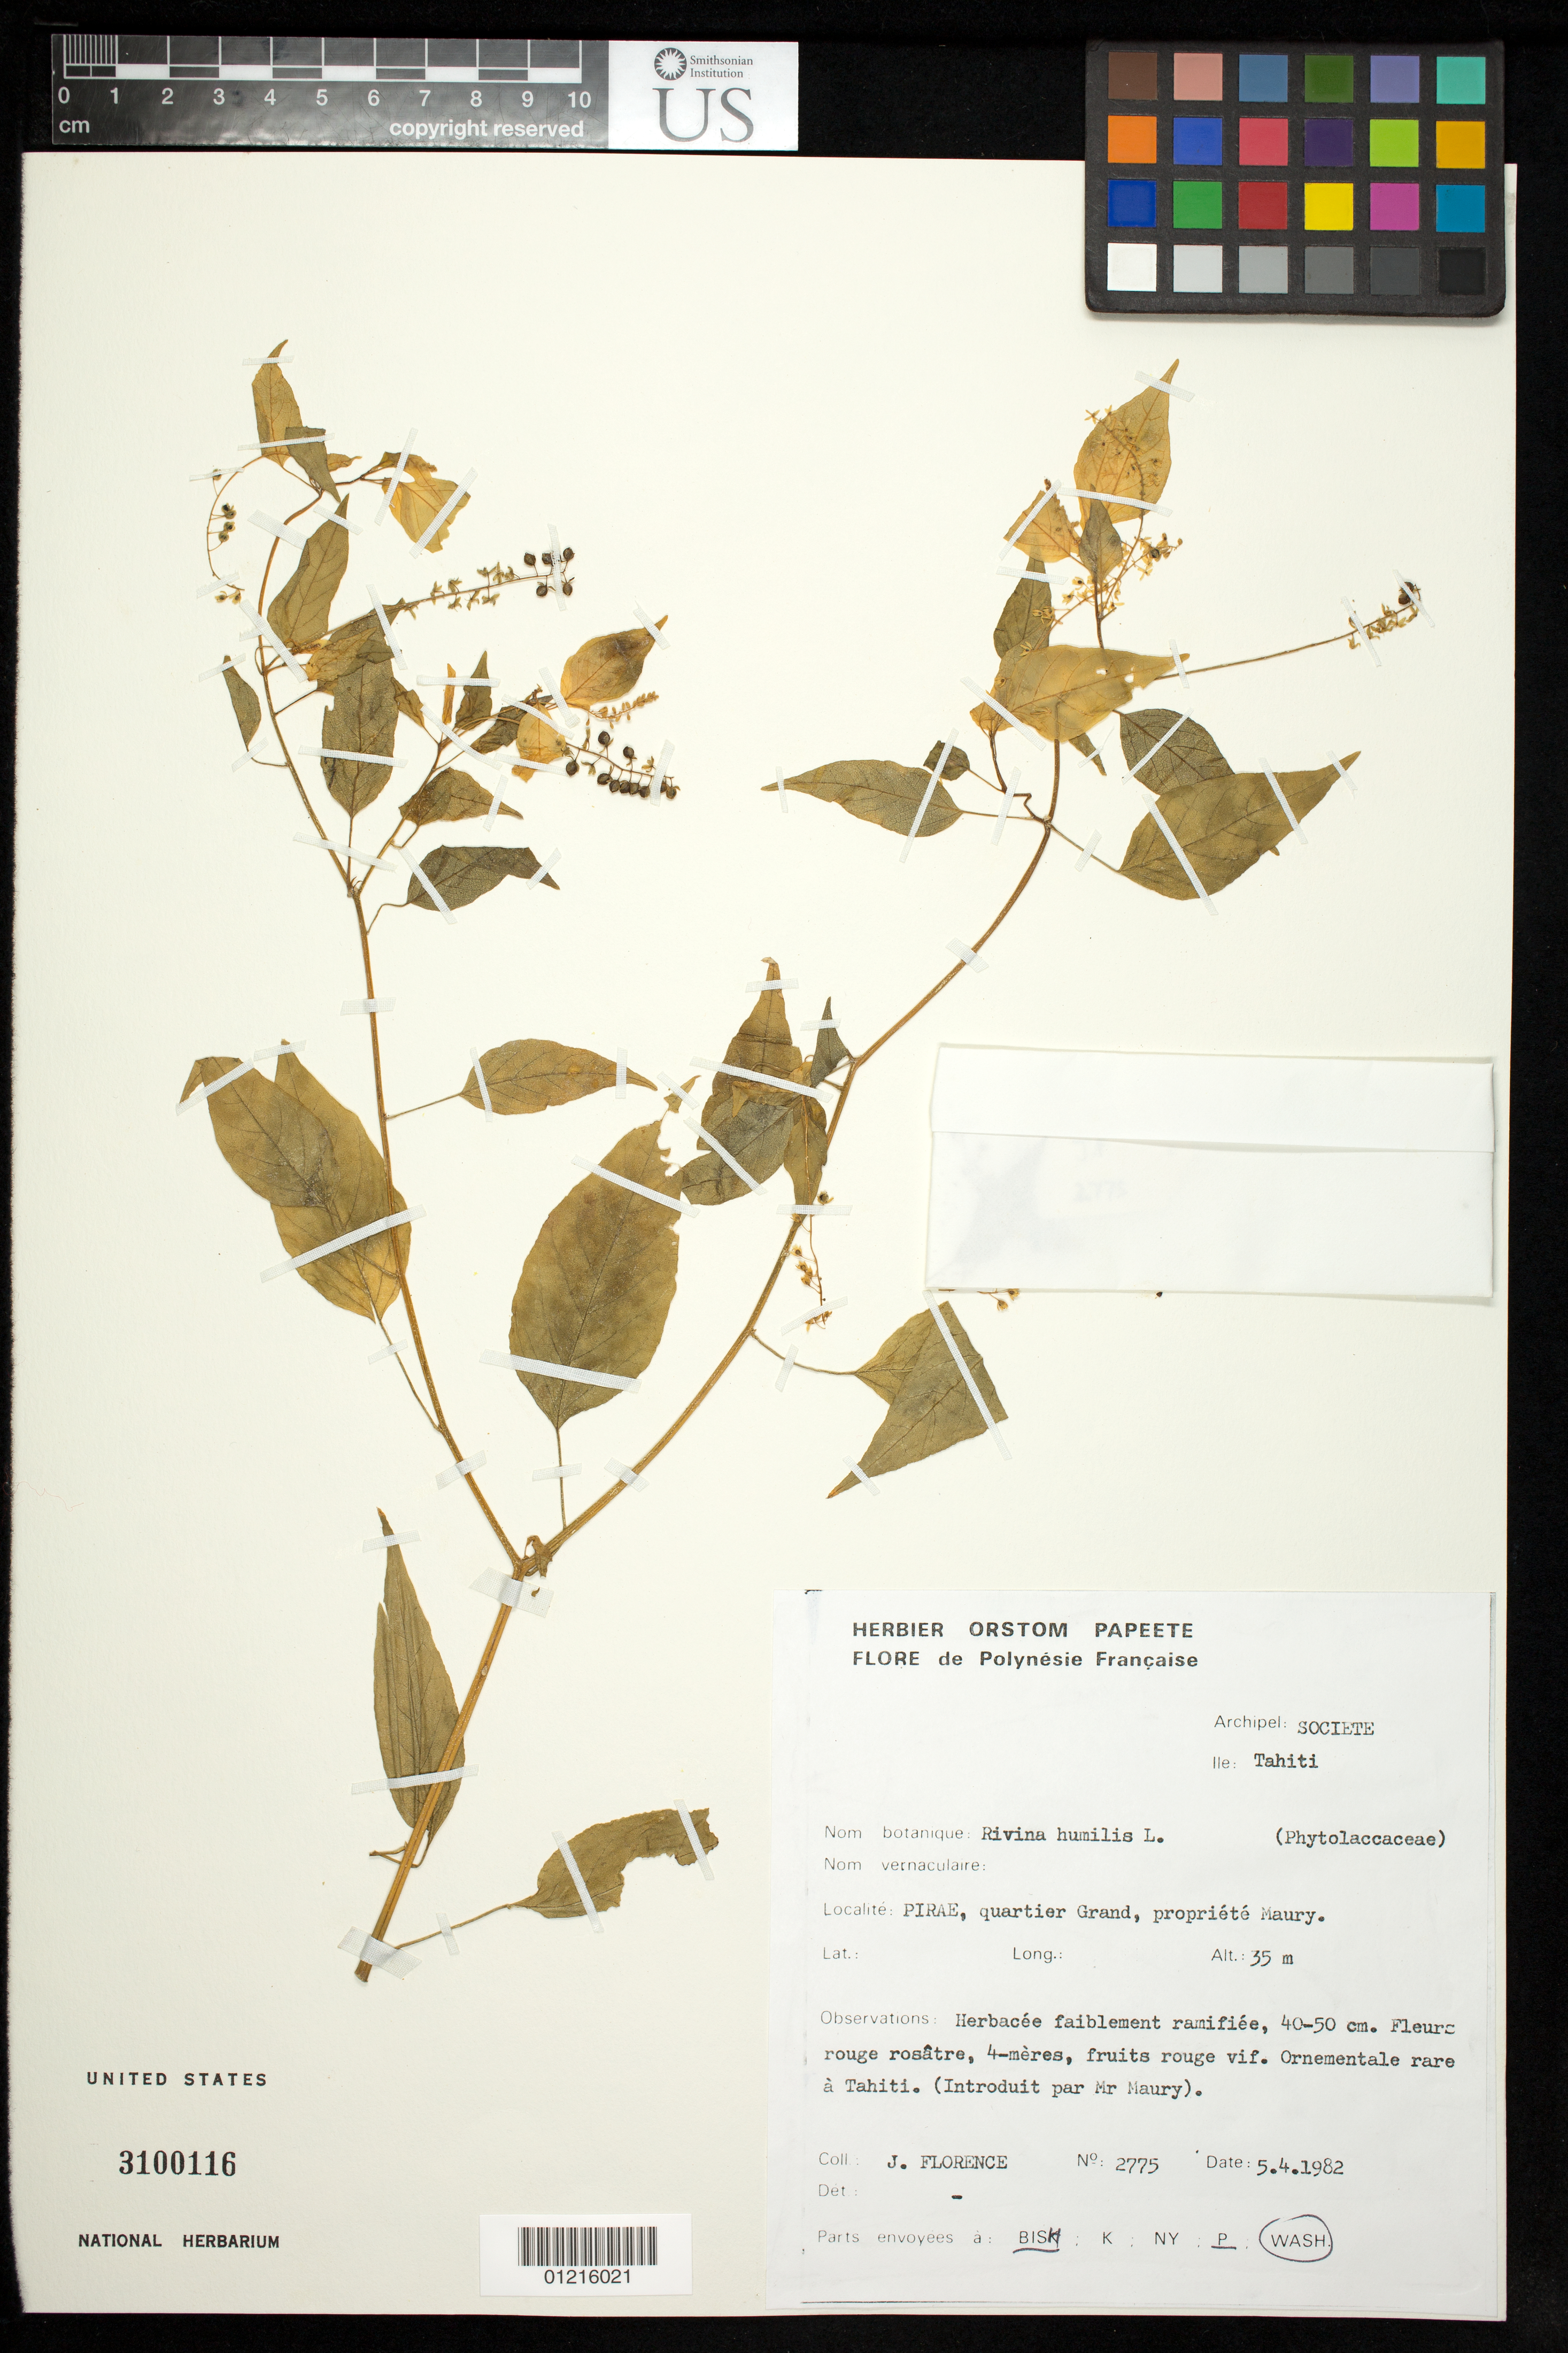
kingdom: Plantae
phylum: Tracheophyta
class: Magnoliopsida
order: Caryophyllales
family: Phytolaccaceae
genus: Rivina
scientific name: Rivina humilis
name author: L.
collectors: J. Florence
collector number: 2775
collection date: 1982-04-05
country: French Polynesia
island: Tahiti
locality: Pirae, quartier Grand, propriètè Maury.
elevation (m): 35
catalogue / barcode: US 3100116